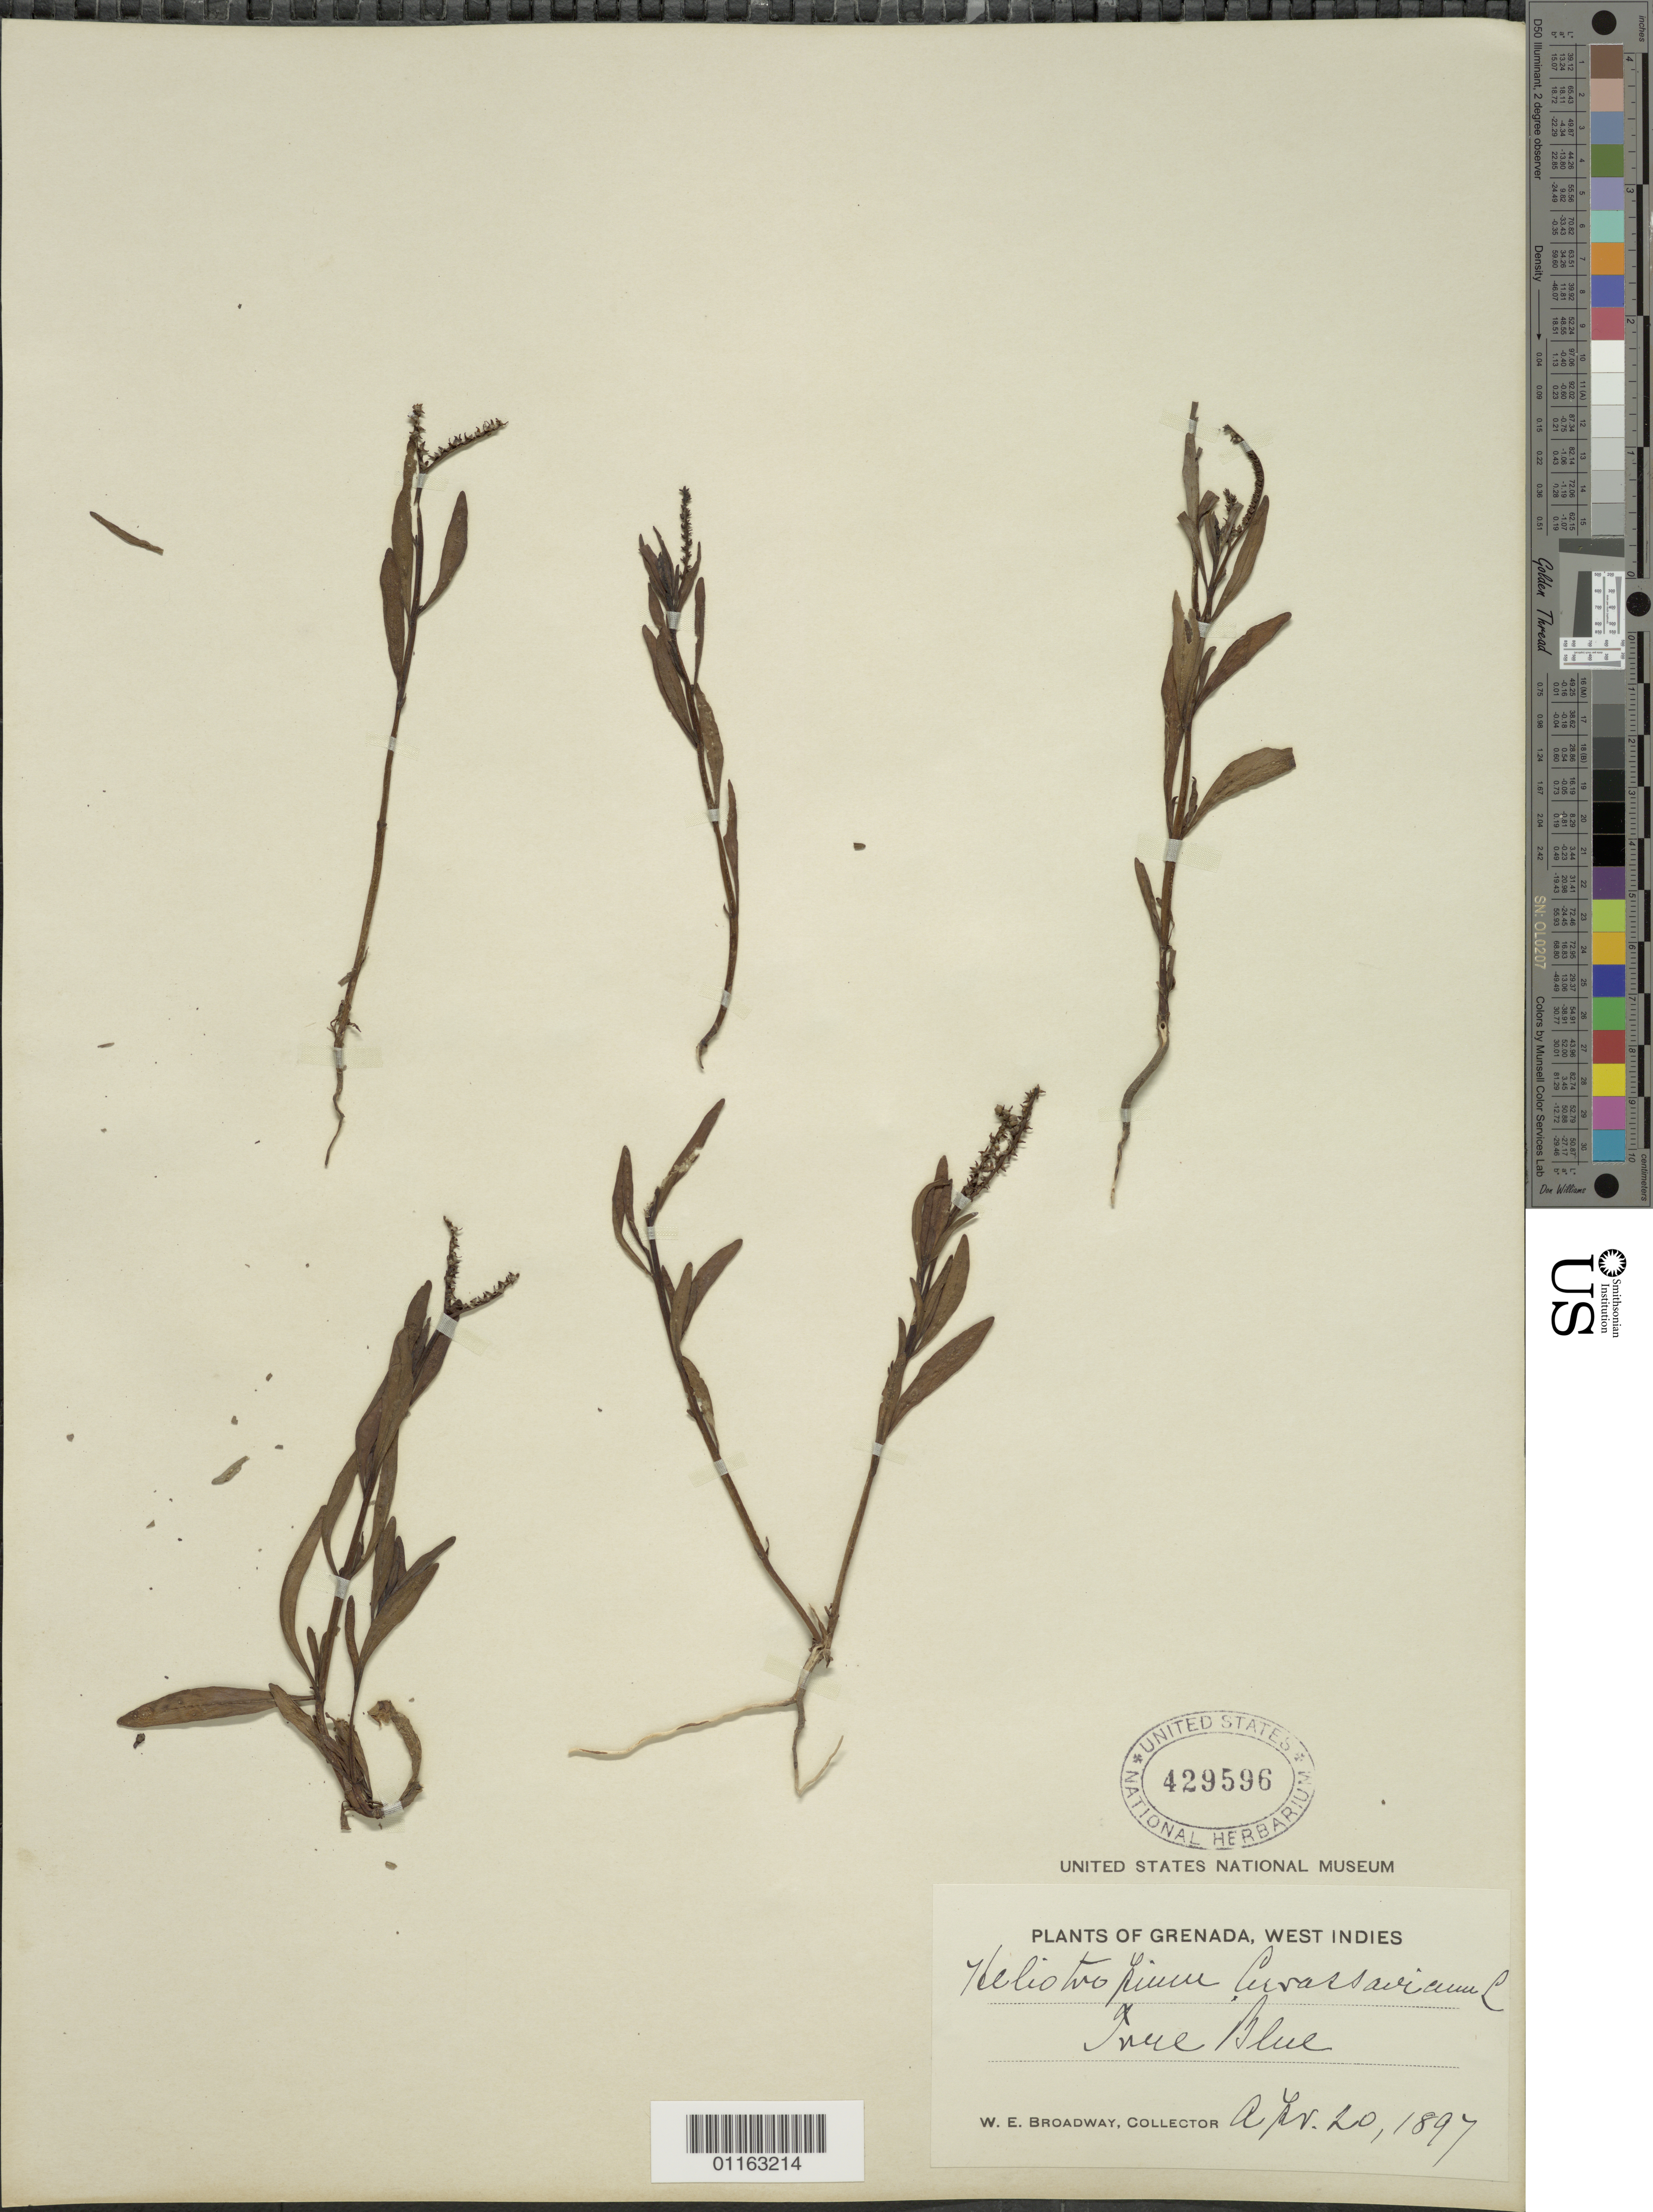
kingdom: Plantae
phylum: Tracheophyta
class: Magnoliopsida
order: Boraginales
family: Heliotropiaceae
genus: Heliotropium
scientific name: Heliotropium curassavicum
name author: L.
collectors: W. E. Broadway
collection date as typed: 20 Apr 1897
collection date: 1897-04-20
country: Grenada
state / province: Saint George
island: Grenada I.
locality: True Blue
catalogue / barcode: US 429596